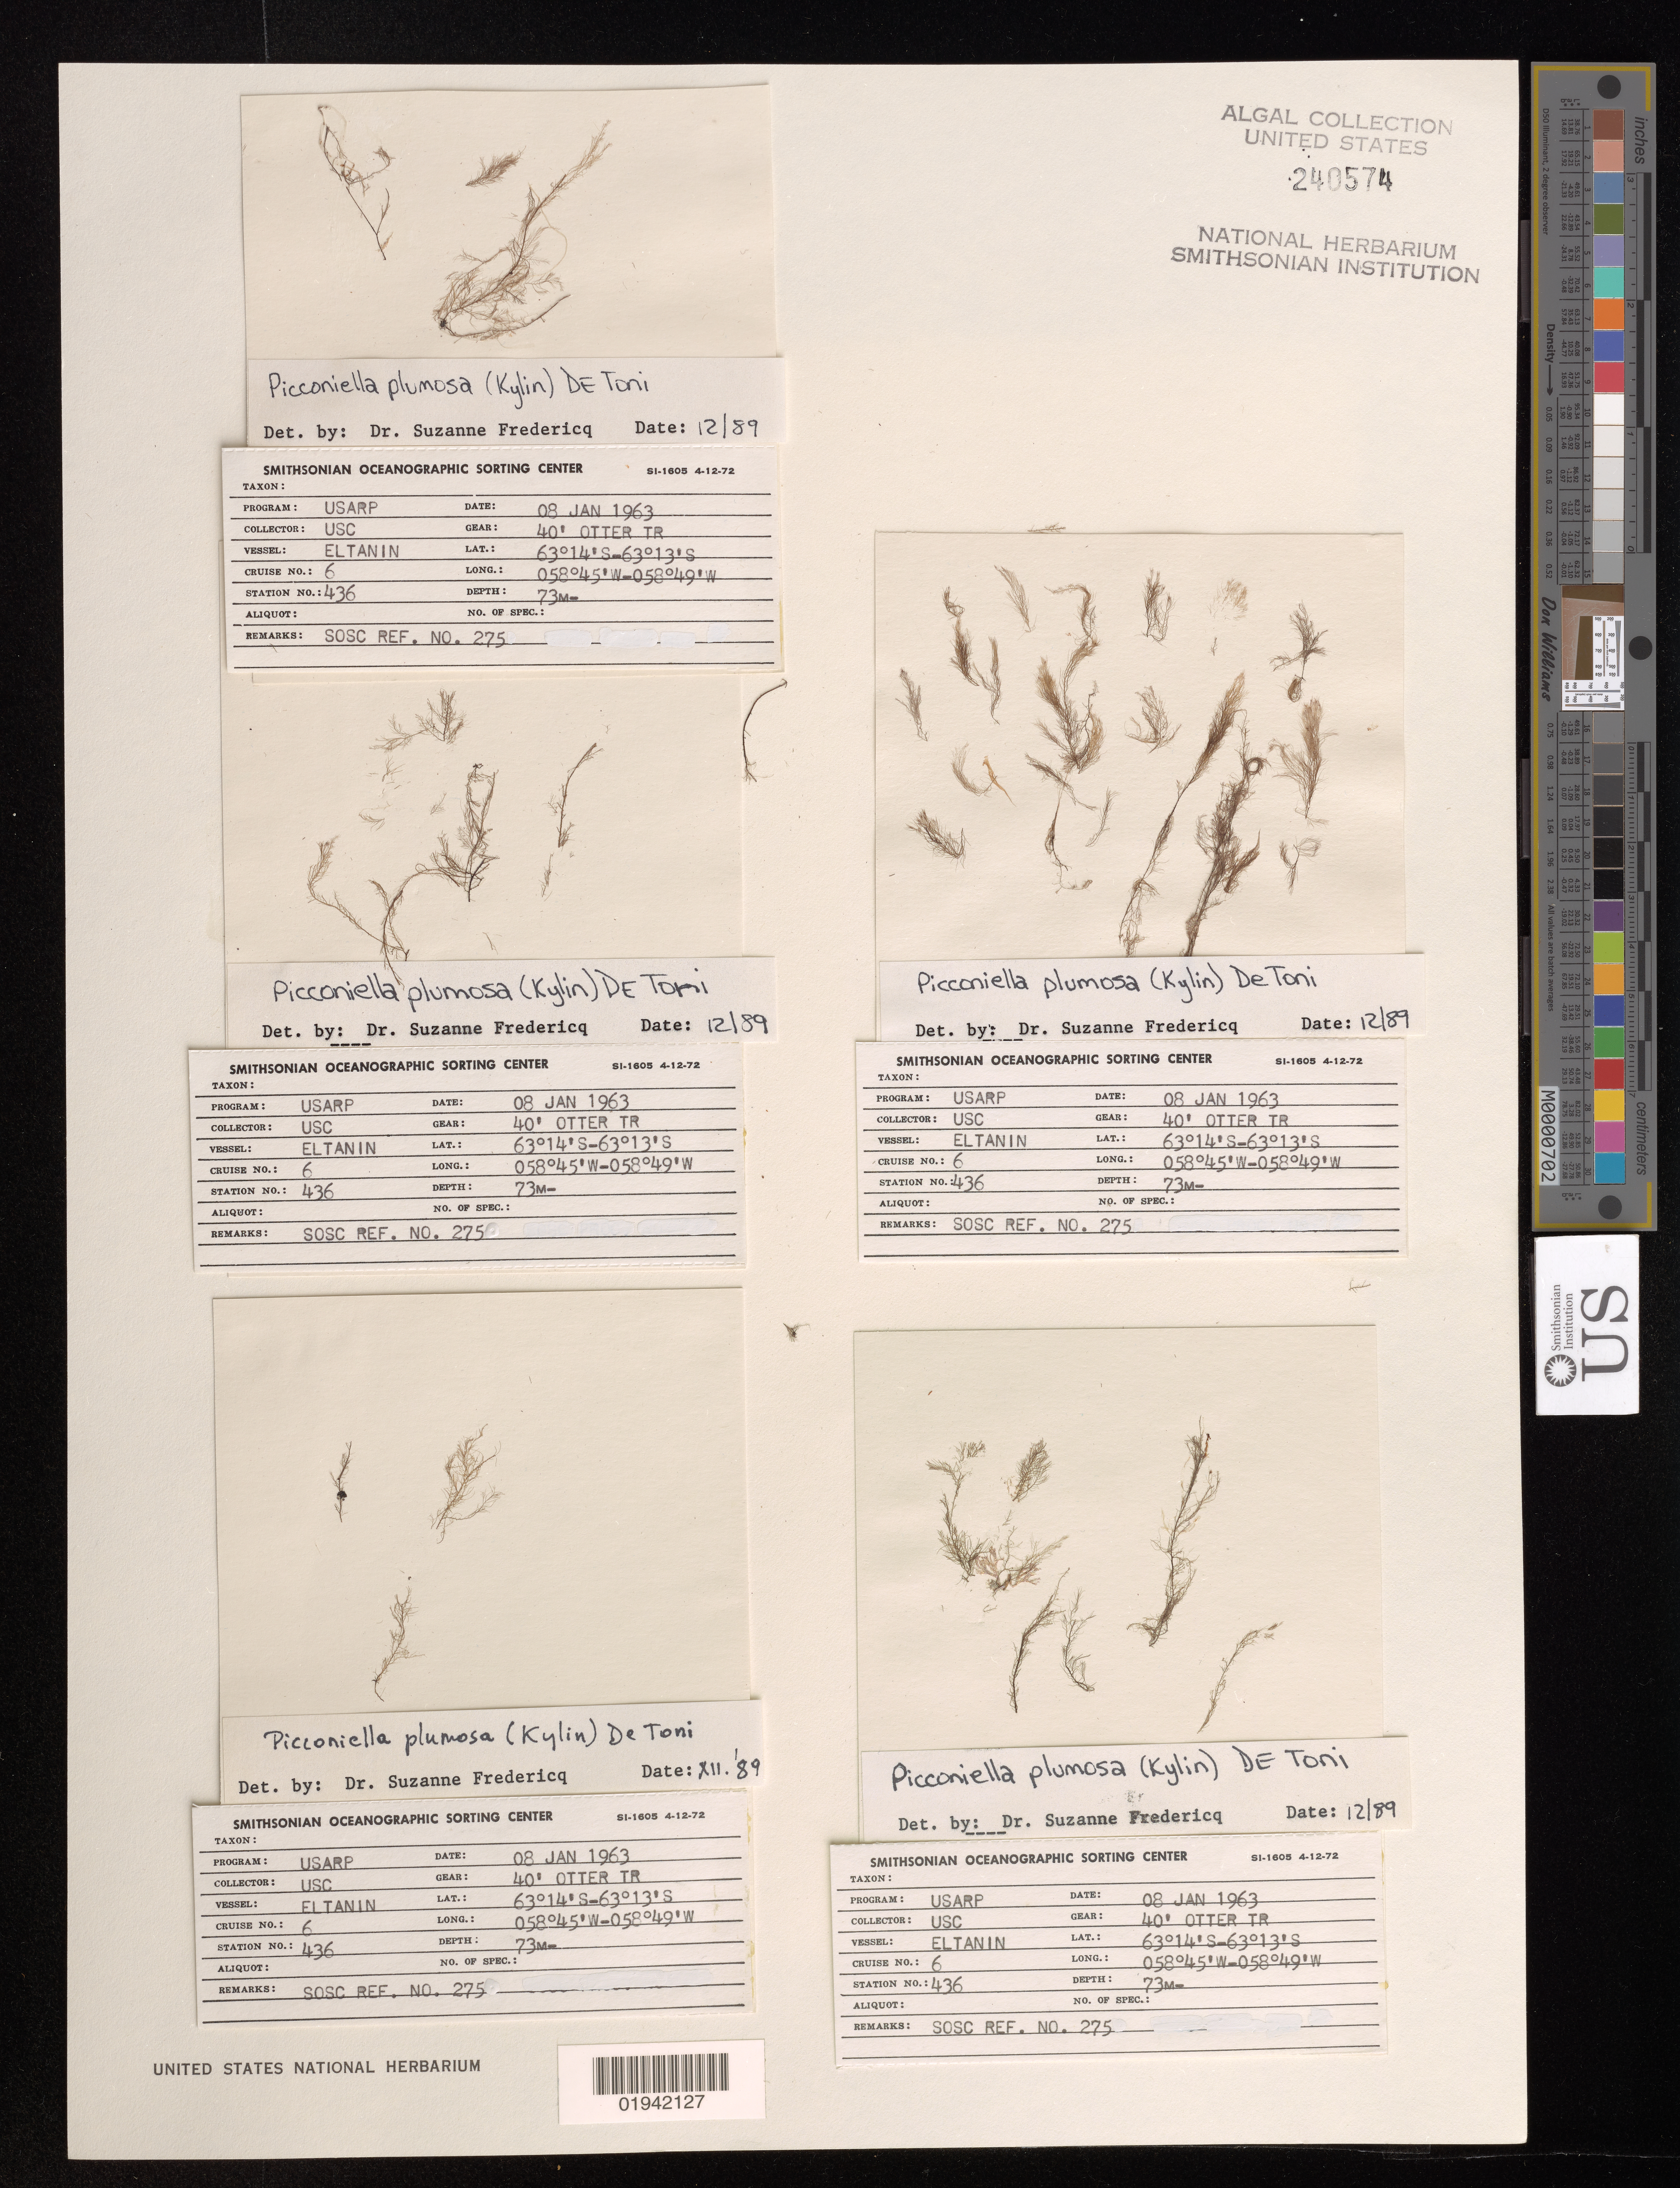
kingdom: Plantae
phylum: Rhodophyta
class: Florideophyceae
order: Ceramiales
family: Rhodomelaceae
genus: Picconiella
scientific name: Picconiella plumosa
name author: (Kylin) De Toni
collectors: USC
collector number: Station 436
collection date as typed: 08 Jan 1963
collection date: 1963-01-08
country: Antarctica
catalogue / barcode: US 240574